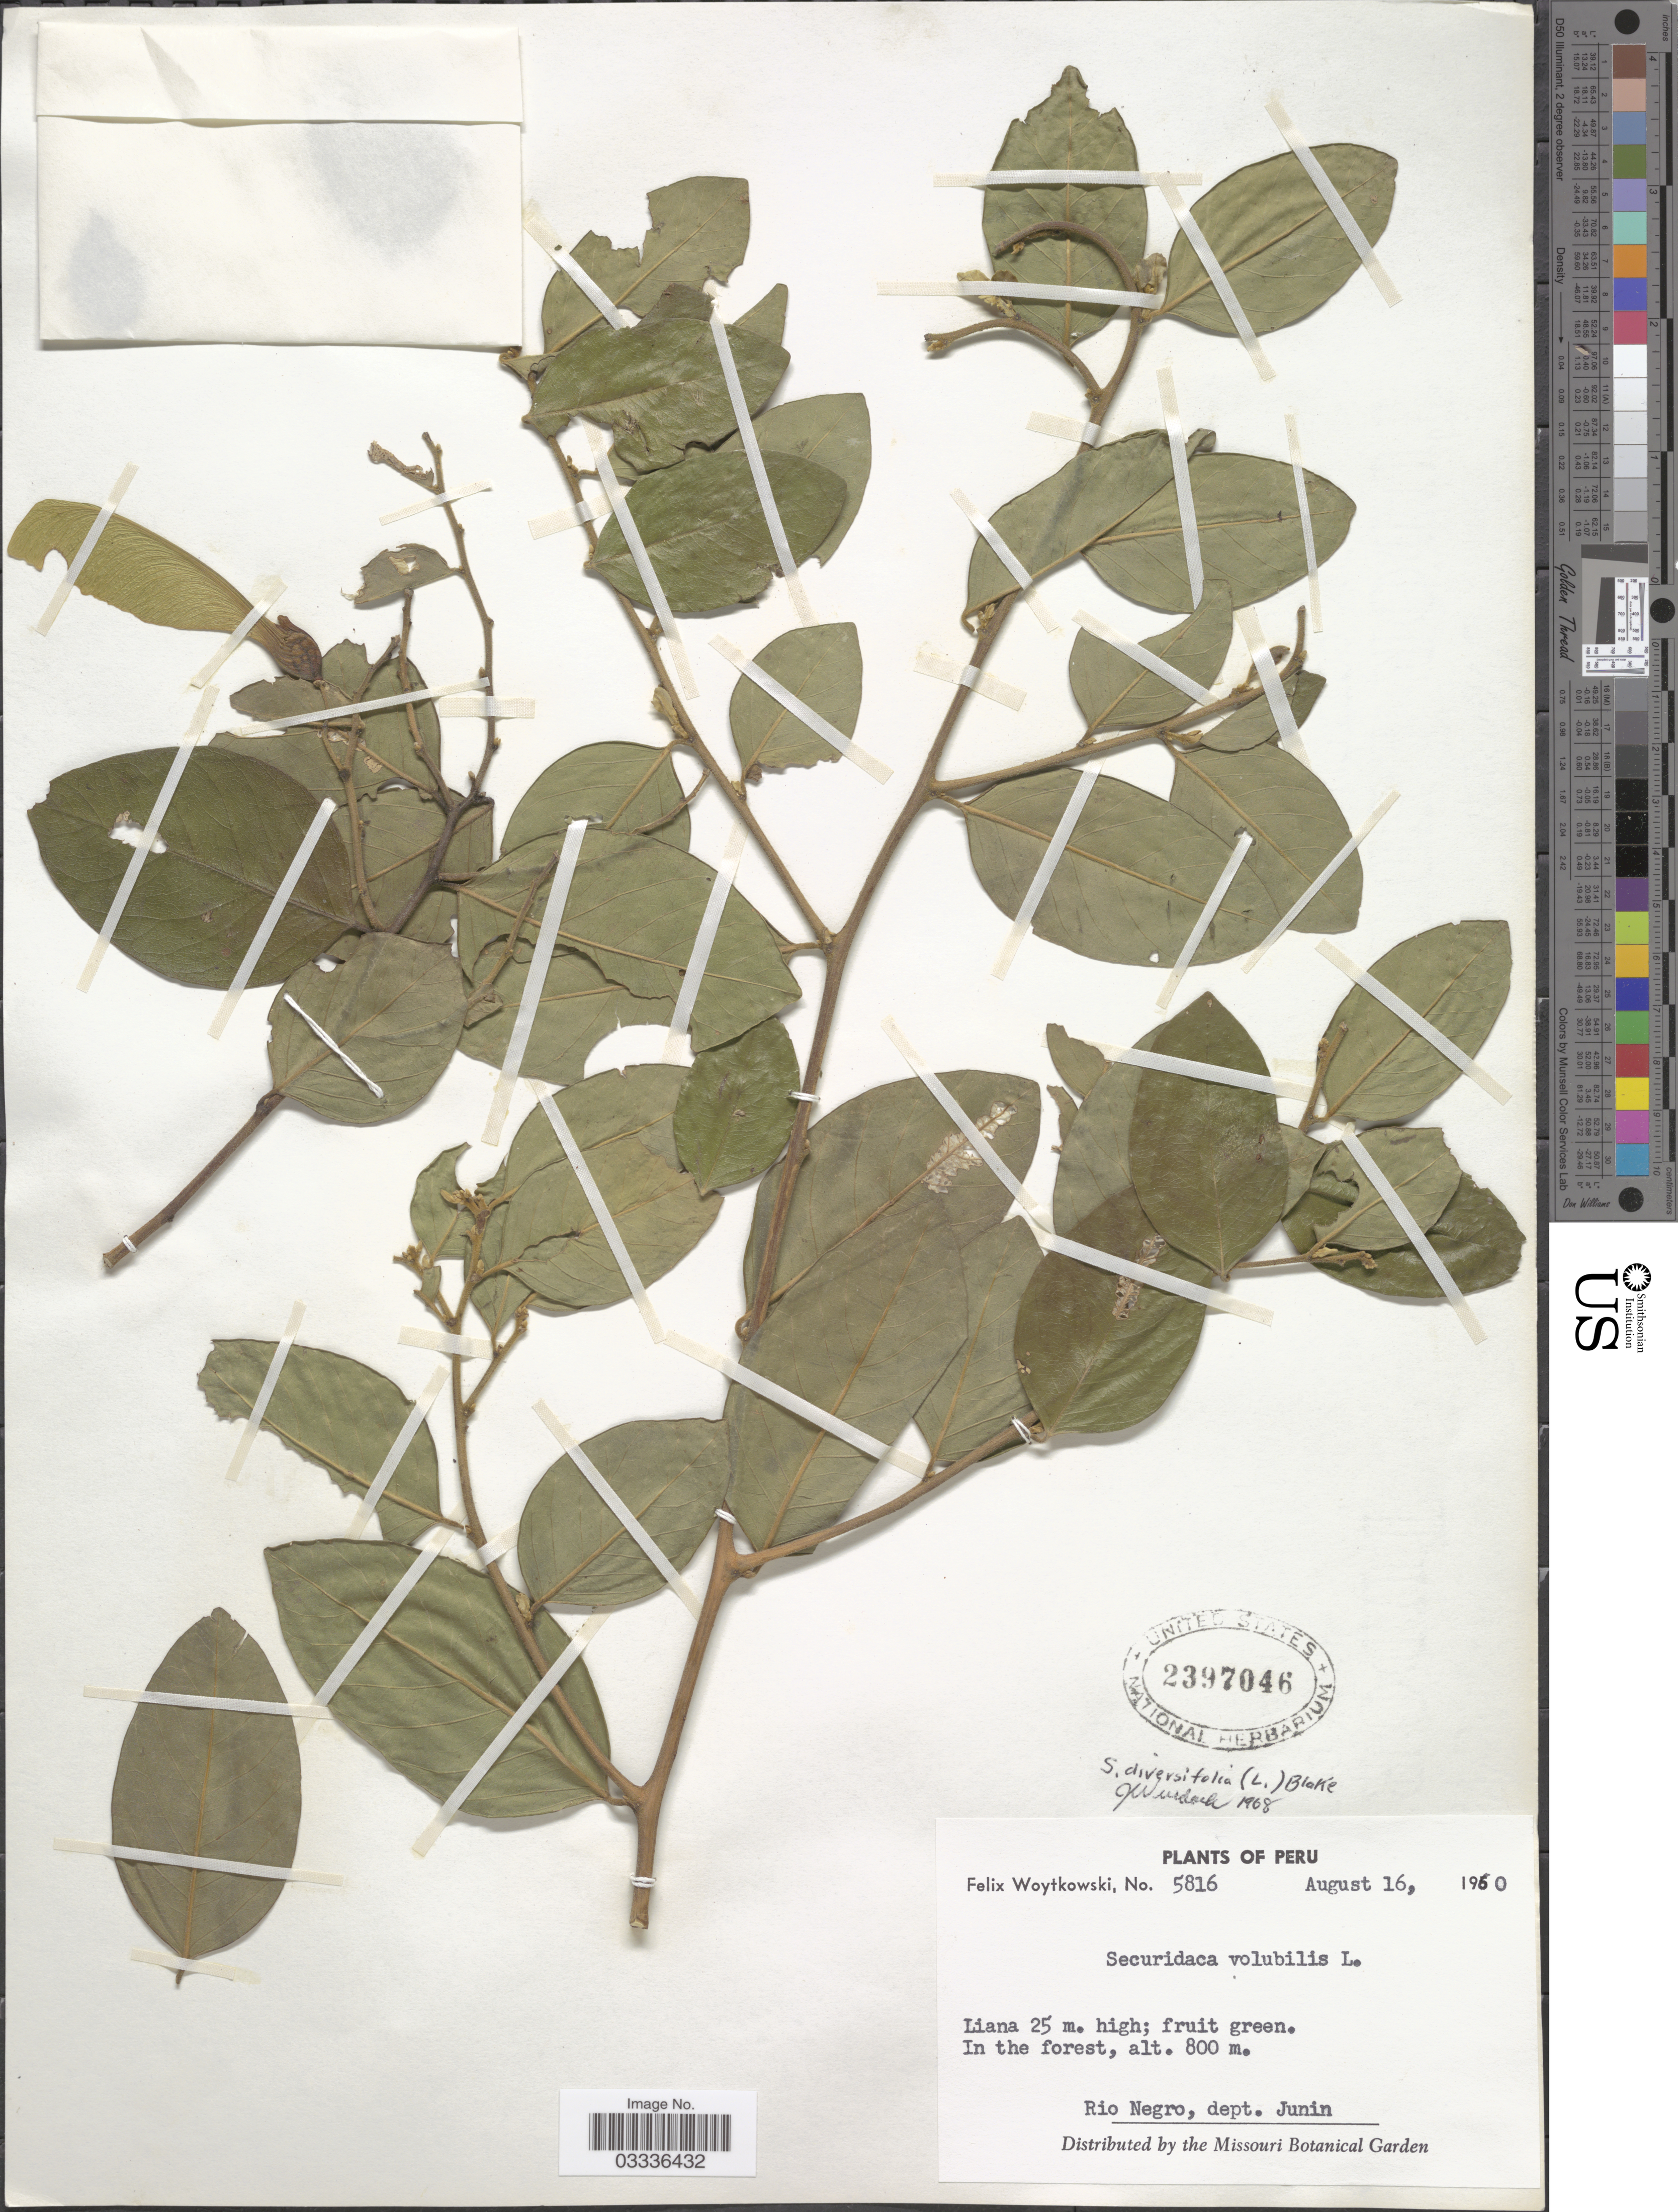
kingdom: Plantae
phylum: Tracheophyta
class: Magnoliopsida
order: Fabales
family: Polygalaceae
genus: Securidaca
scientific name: Securidaca diversifolia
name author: (L.) S.F. Blake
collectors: F. Woytkowski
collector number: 5816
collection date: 1960-08-16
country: Peru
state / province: Junín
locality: Rio Negro, dept. Junin.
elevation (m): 800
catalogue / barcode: US 2397046